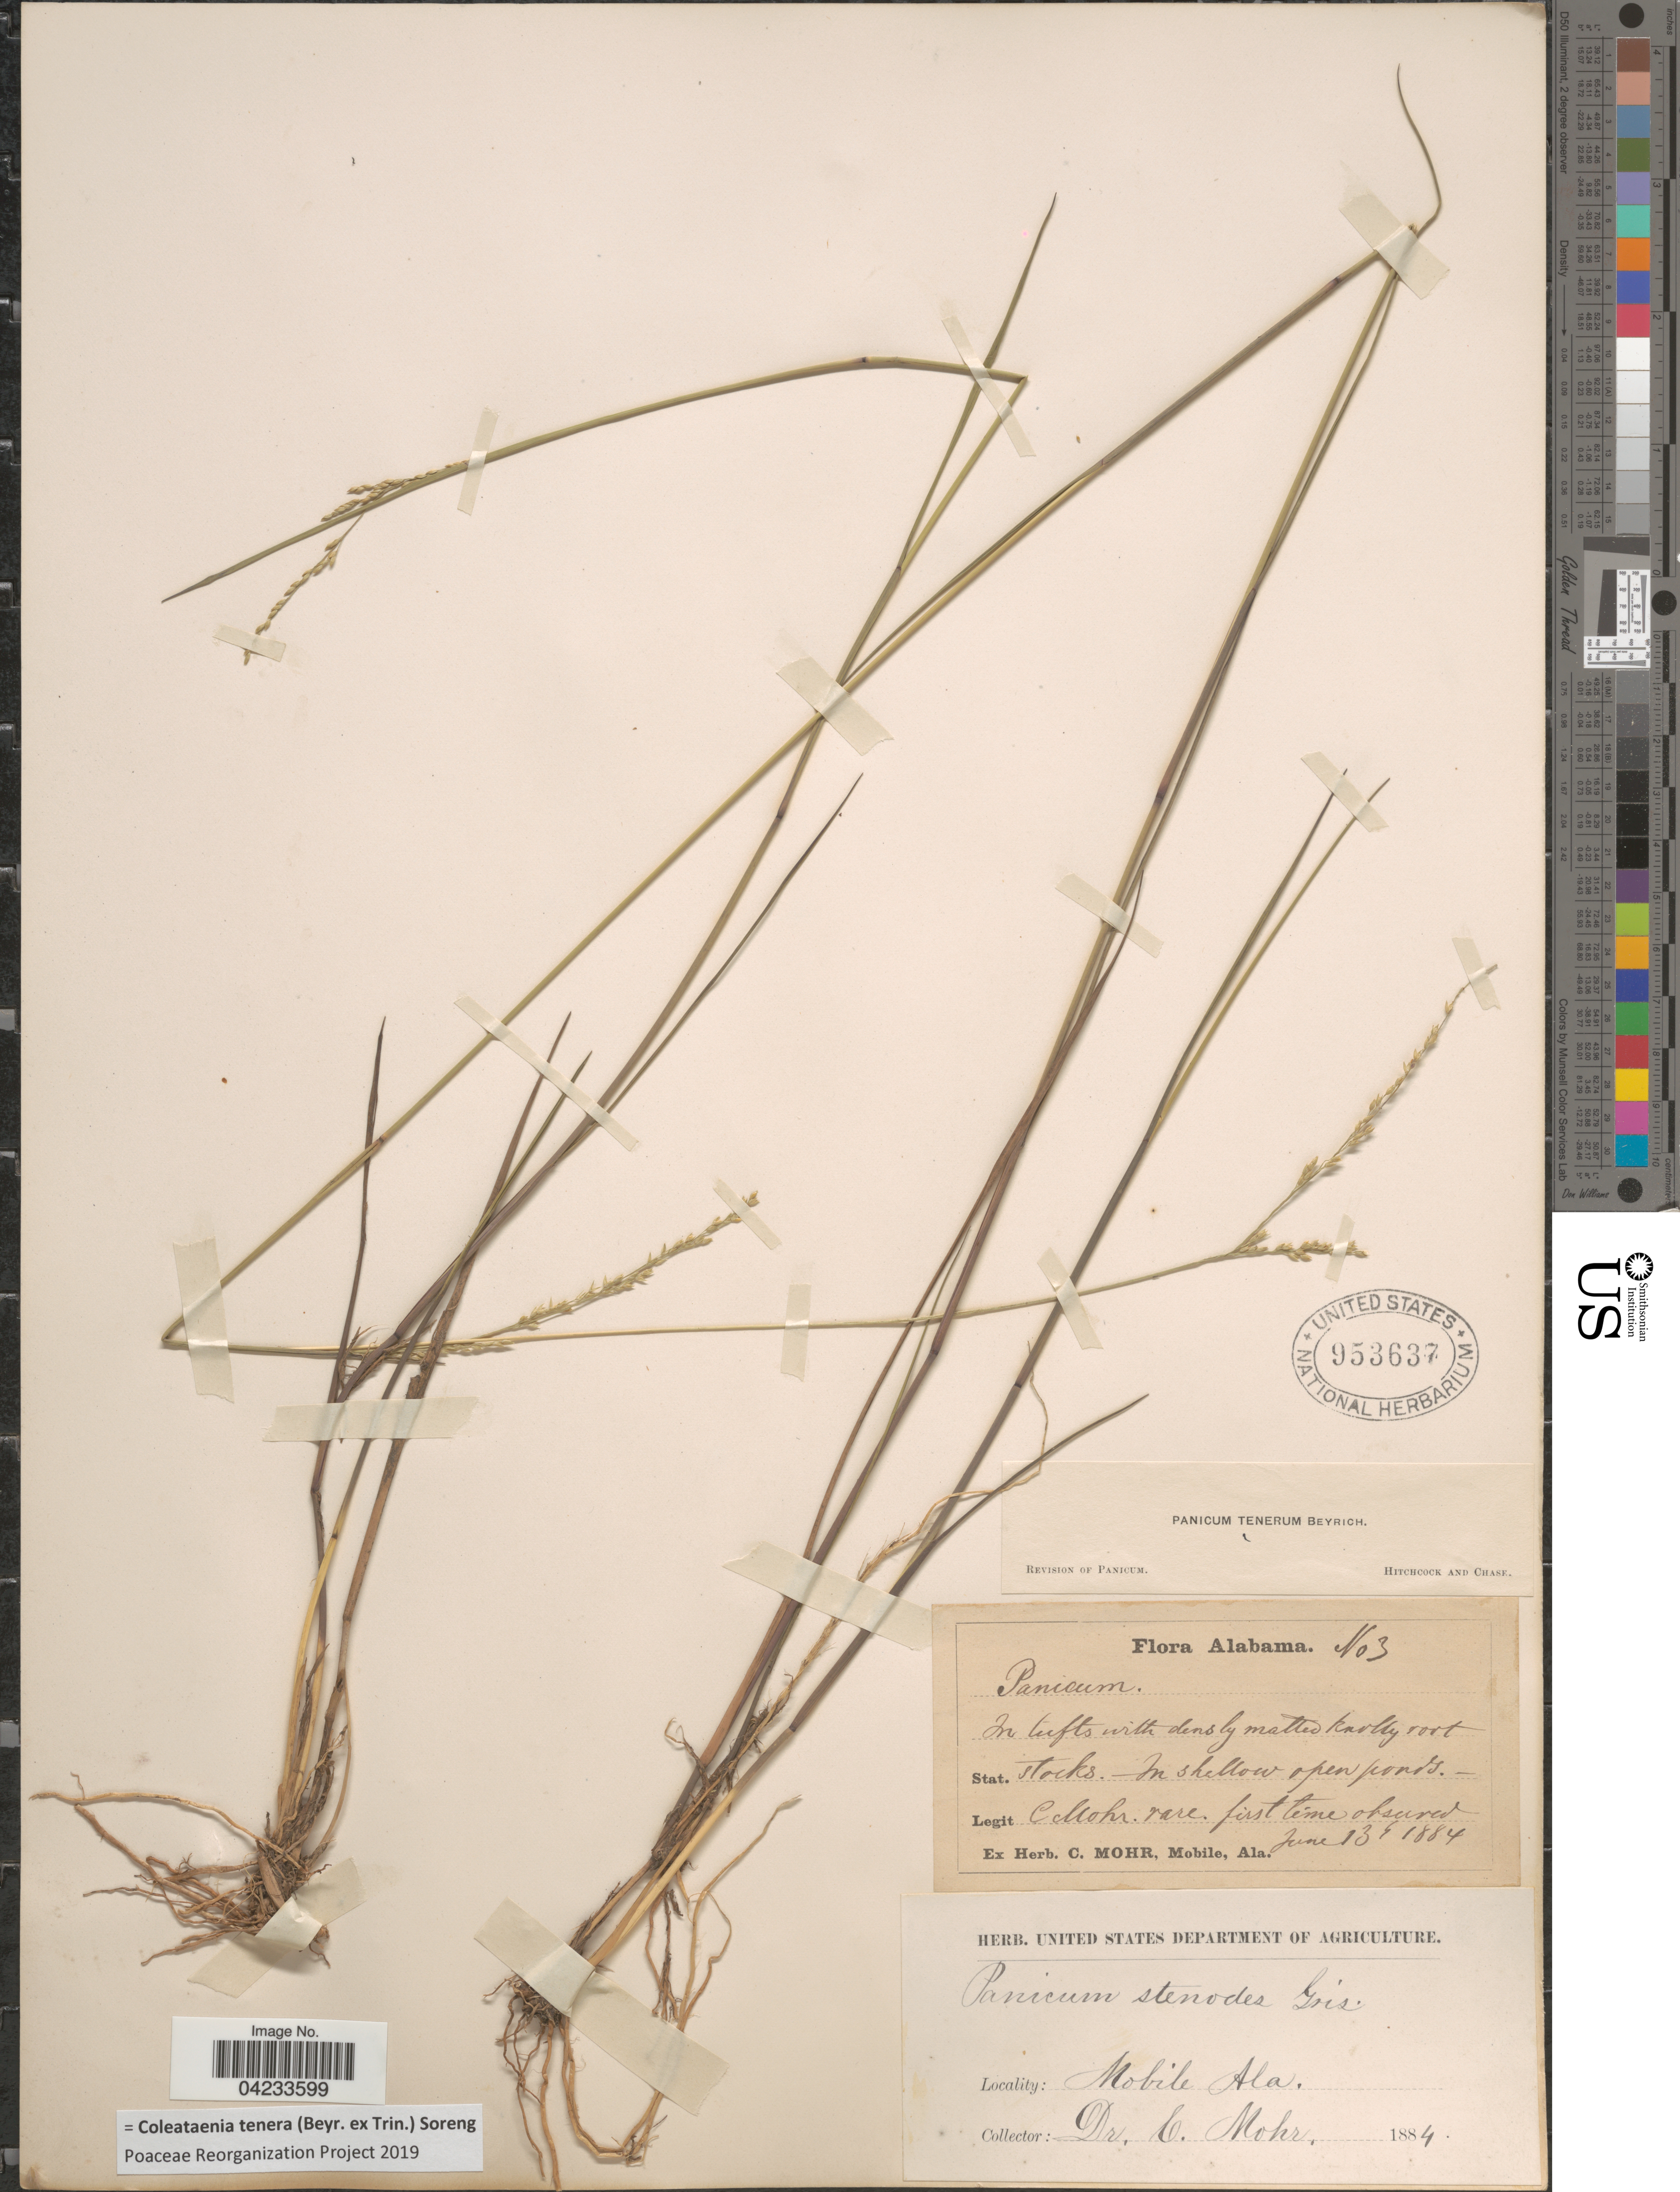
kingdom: Plantae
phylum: Tracheophyta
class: Liliopsida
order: Poales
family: Poaceae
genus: Coleataenia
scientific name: Coleataenia tenera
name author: (Beyr. ex Trin.) Soreng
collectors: C. T. Mohr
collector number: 3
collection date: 1884-06-13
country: United States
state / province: Alabama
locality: Mobile.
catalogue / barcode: US 953637